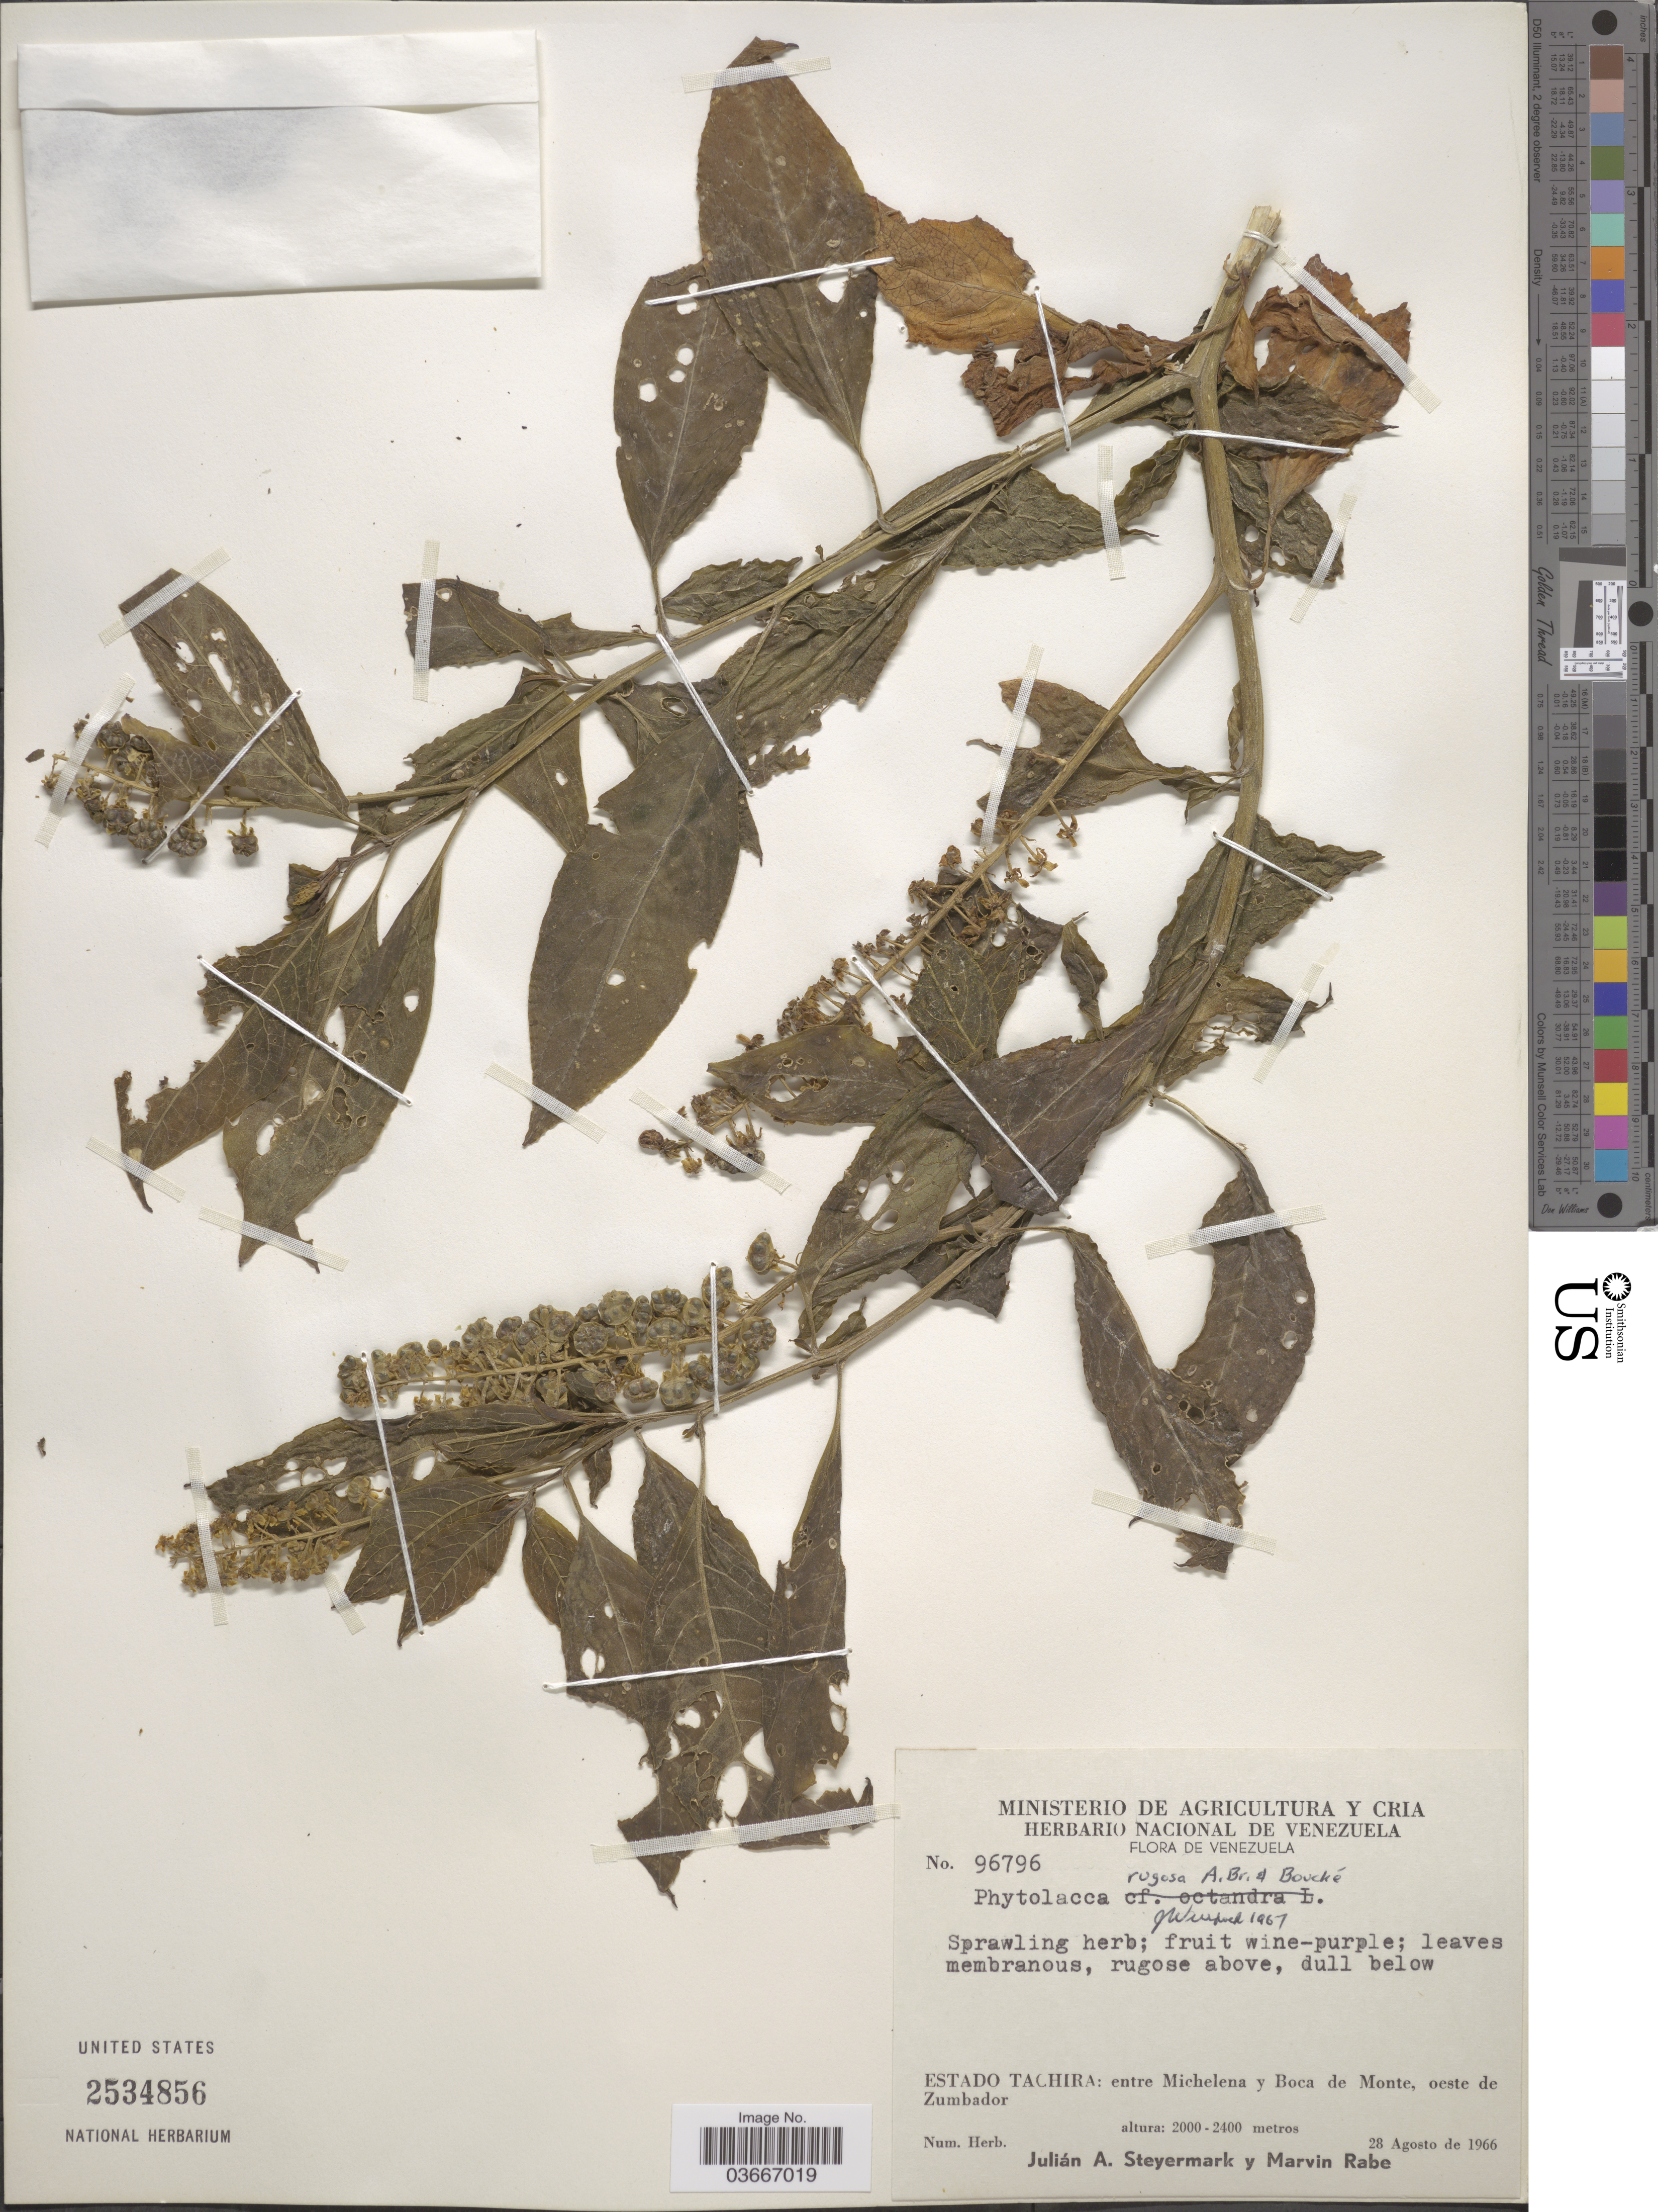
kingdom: Plantae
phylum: Tracheophyta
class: Magnoliopsida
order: Caryophyllales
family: Phytolaccaceae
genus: Phytolacca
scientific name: Phytolacca rugosa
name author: A. Braun & C.D. Bouché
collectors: J. Steyermark & M. Rabe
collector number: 96796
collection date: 1966-08-28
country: Venezuela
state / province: Tachira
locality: Entre Michelena y Boca de Monte, oeste de Zumbador.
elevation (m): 2000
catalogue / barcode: US 2534856